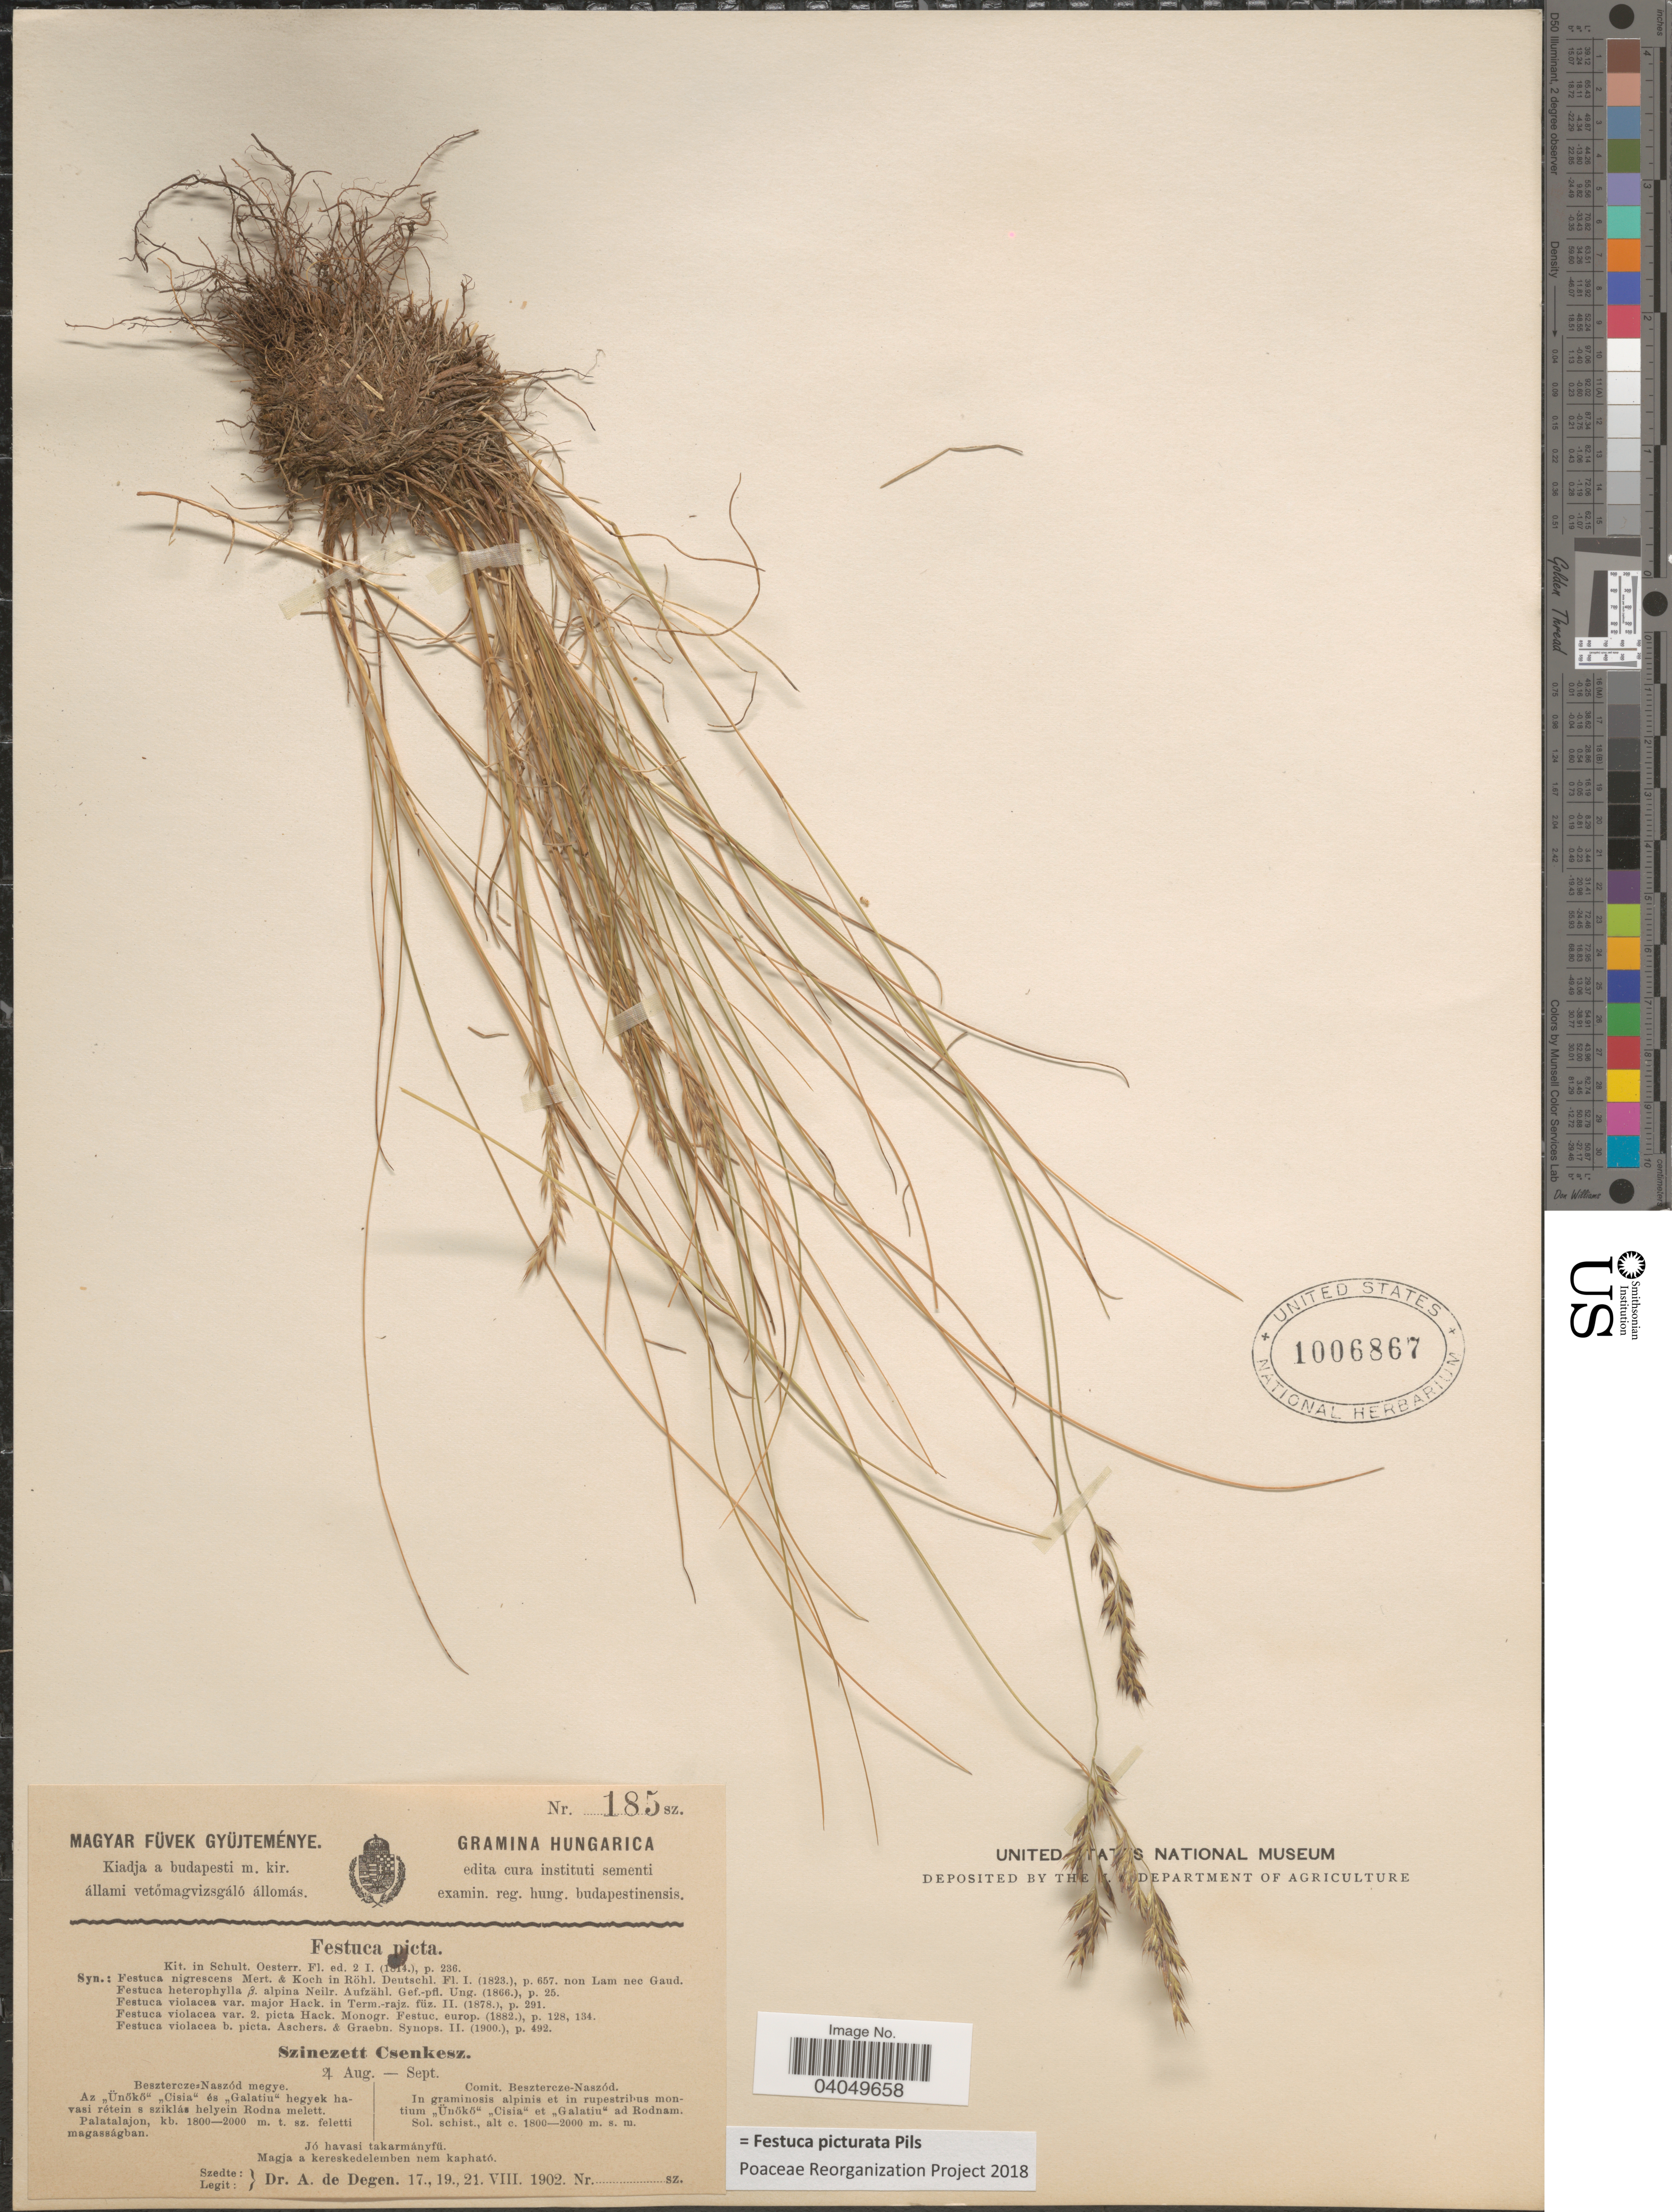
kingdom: Plantae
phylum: Tracheophyta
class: Liliopsida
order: Poales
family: Poaceae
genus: Festuca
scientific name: Festuca picturata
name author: G. Pils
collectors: A. Degen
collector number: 185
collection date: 1902-08-17/1902-08-21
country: Hungary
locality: Comit. Besztercze-Naszód. In graminosis alpinis et in rupestribus montium "Ünoko" "Cisia" et "Galatiu" ad Rodnam.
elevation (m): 1800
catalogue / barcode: US 1006867